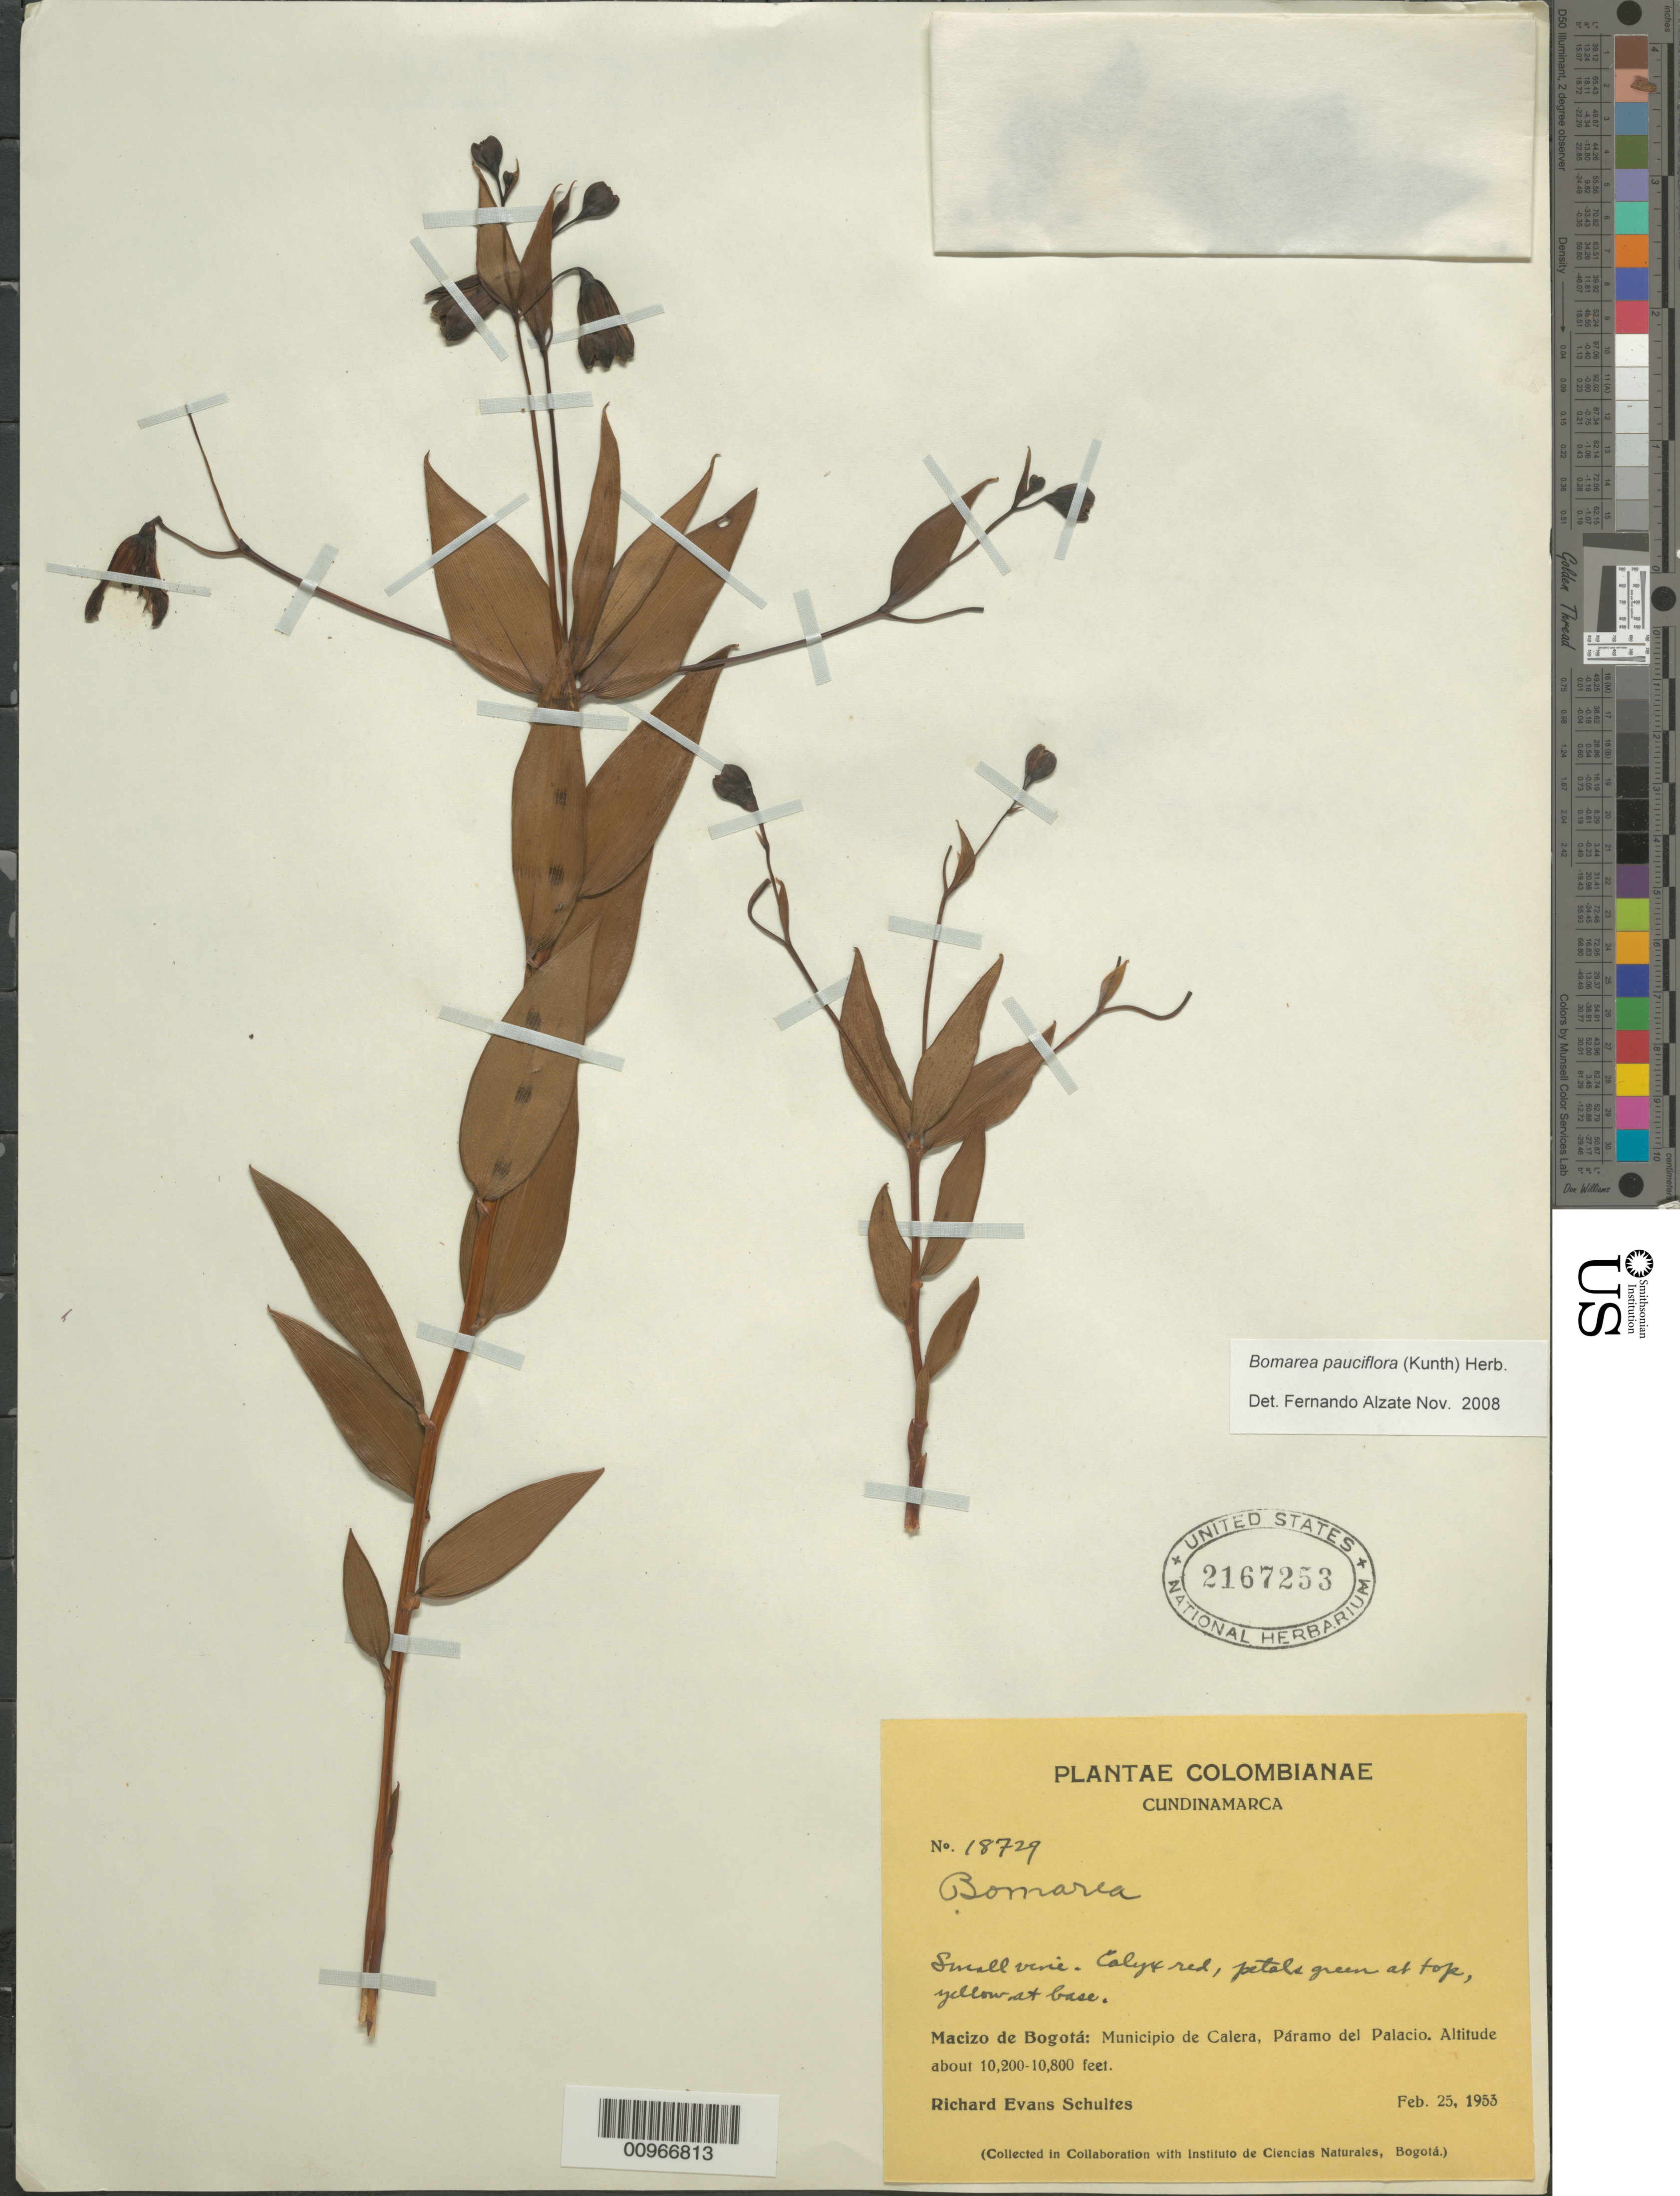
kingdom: Plantae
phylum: Tracheophyta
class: Liliopsida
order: Liliales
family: Alstroemeriaceae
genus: Bomarea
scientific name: Bomarea setacea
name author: (Ruiz & Pav.) Herb.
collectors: R. E. Schultes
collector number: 18729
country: Colombia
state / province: Cundinamarca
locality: Macizo de Bogota, Calera, Paramo del Palacio.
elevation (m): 3109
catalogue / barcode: US 2167253